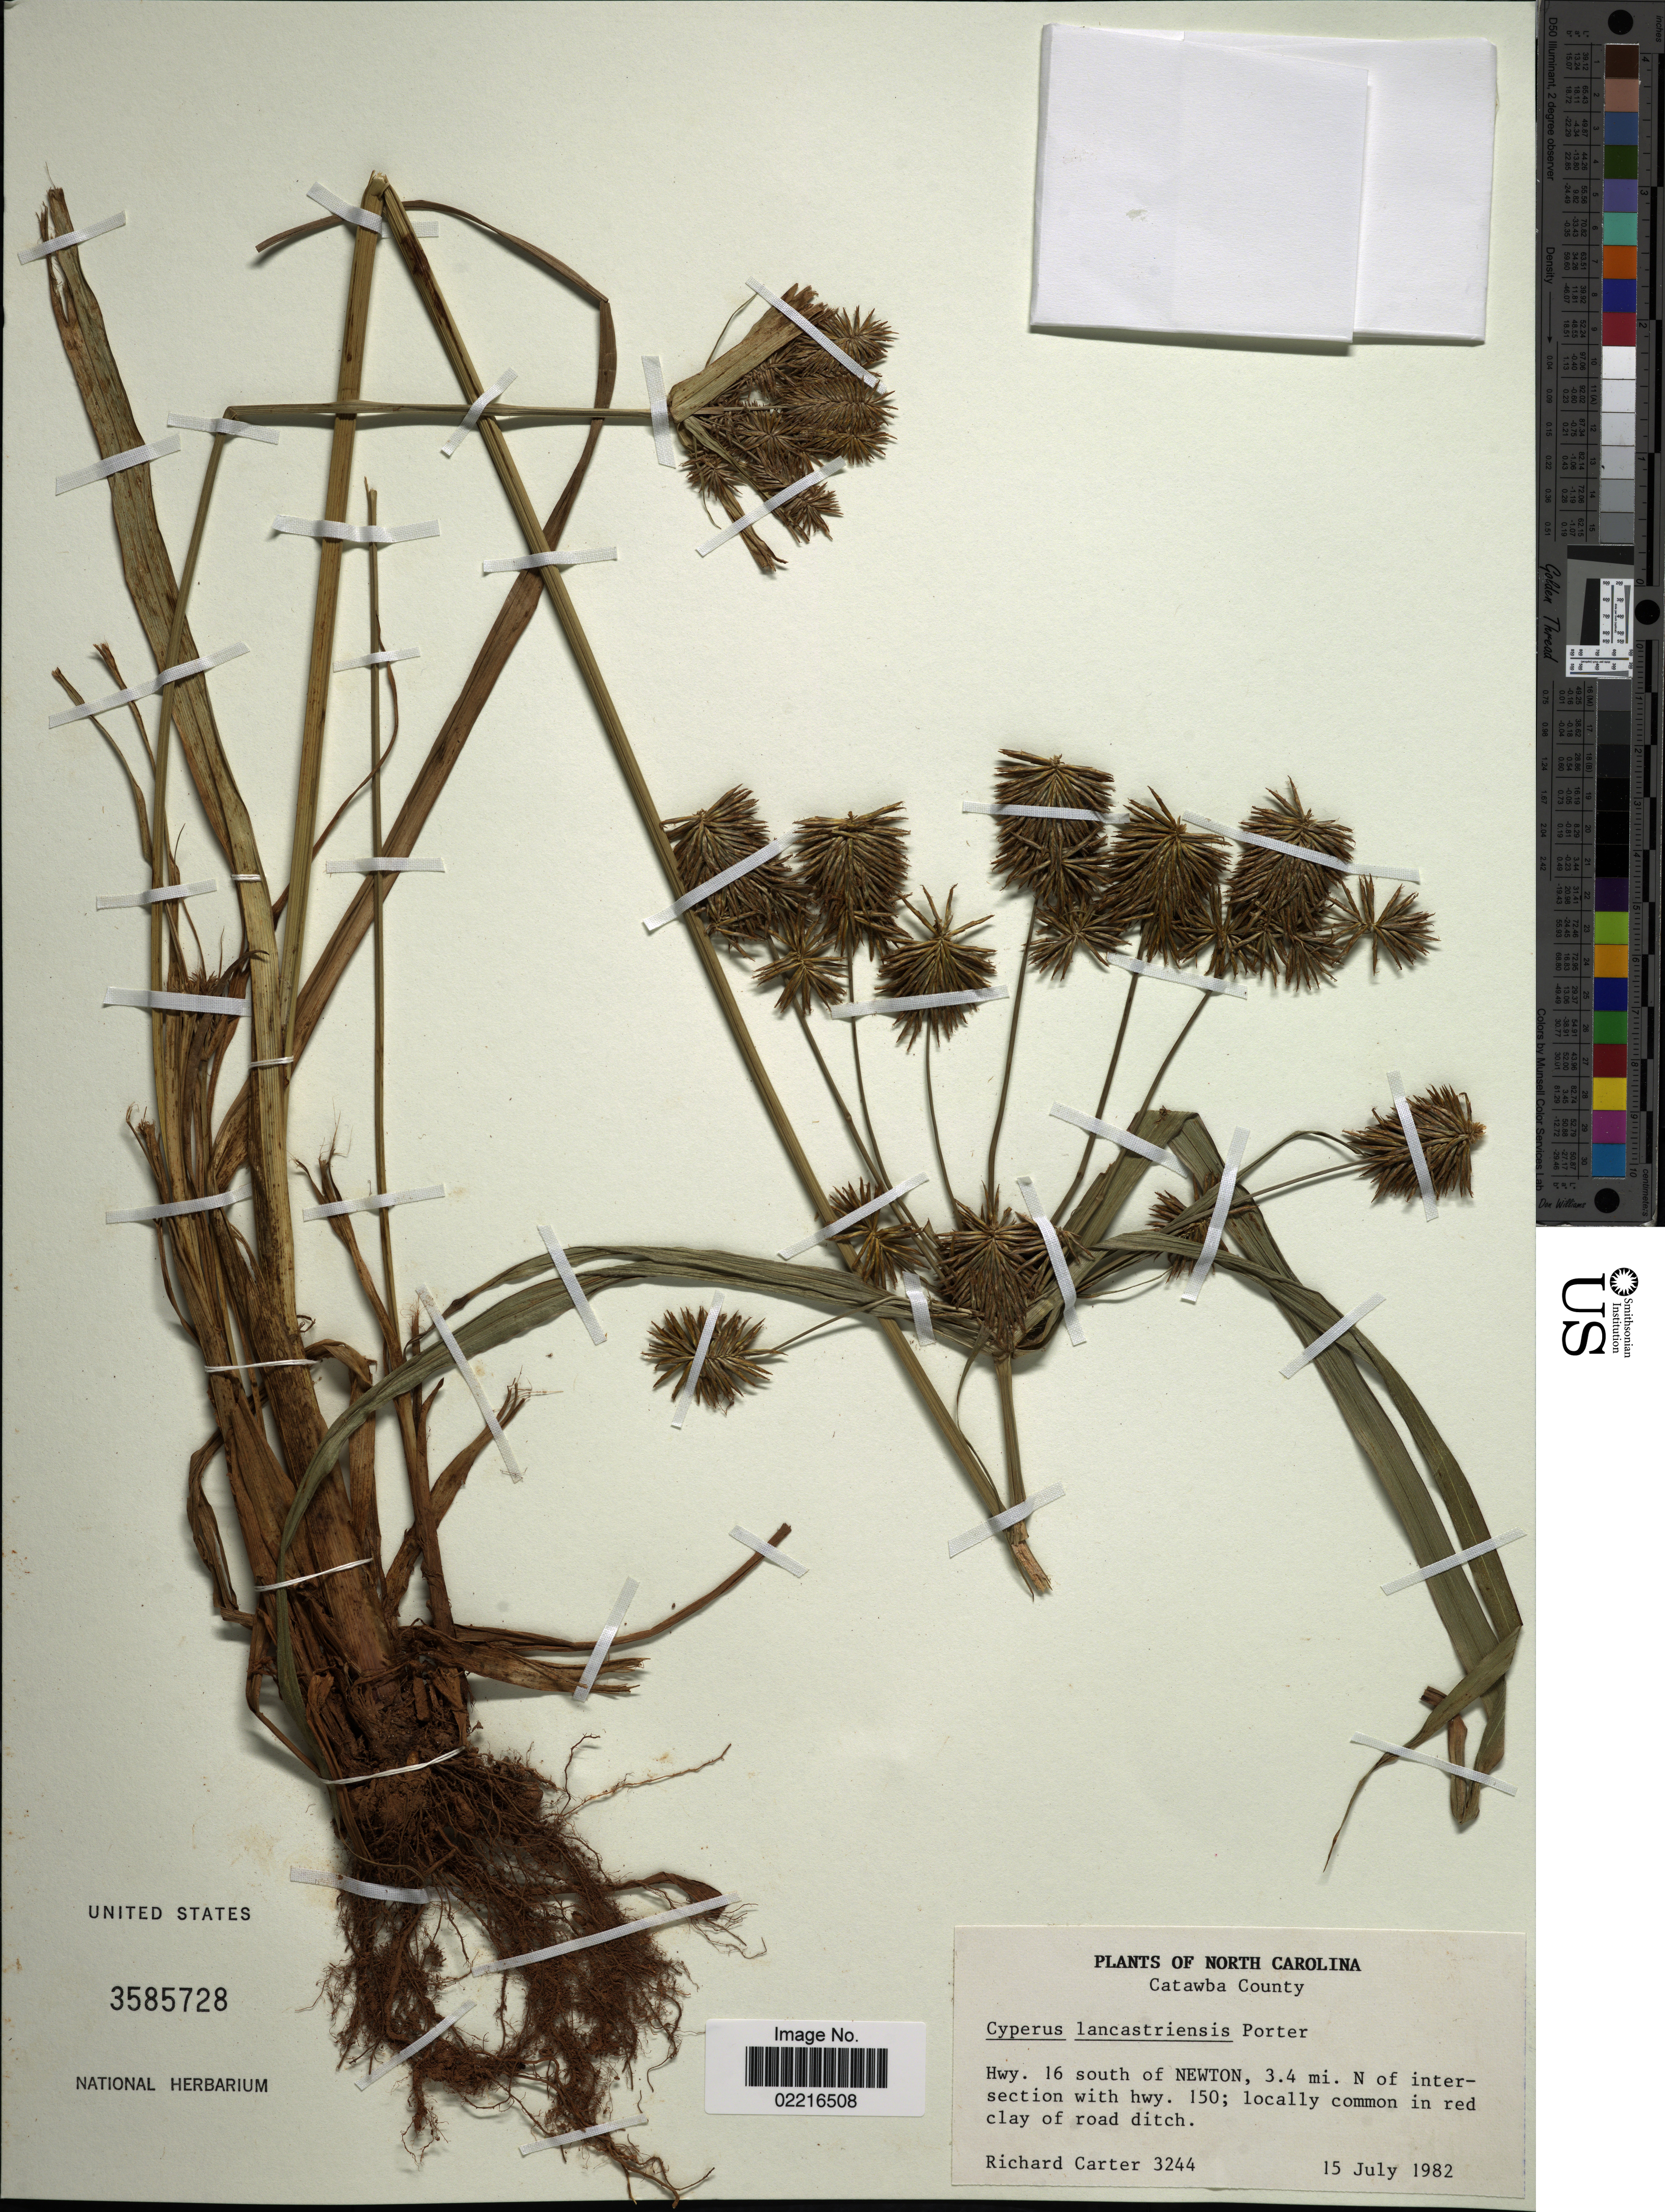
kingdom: Plantae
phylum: Tracheophyta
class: Liliopsida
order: Poales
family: Cyperaceae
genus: Cyperus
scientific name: Cyperus lancastriensis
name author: Porter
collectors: R. Carter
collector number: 3244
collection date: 1982-07-15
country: United States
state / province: North Carolina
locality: Catawba County, Hwy 16 south of Newton, 3.4 mi N of intersection with hwy 150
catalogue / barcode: US 3585728